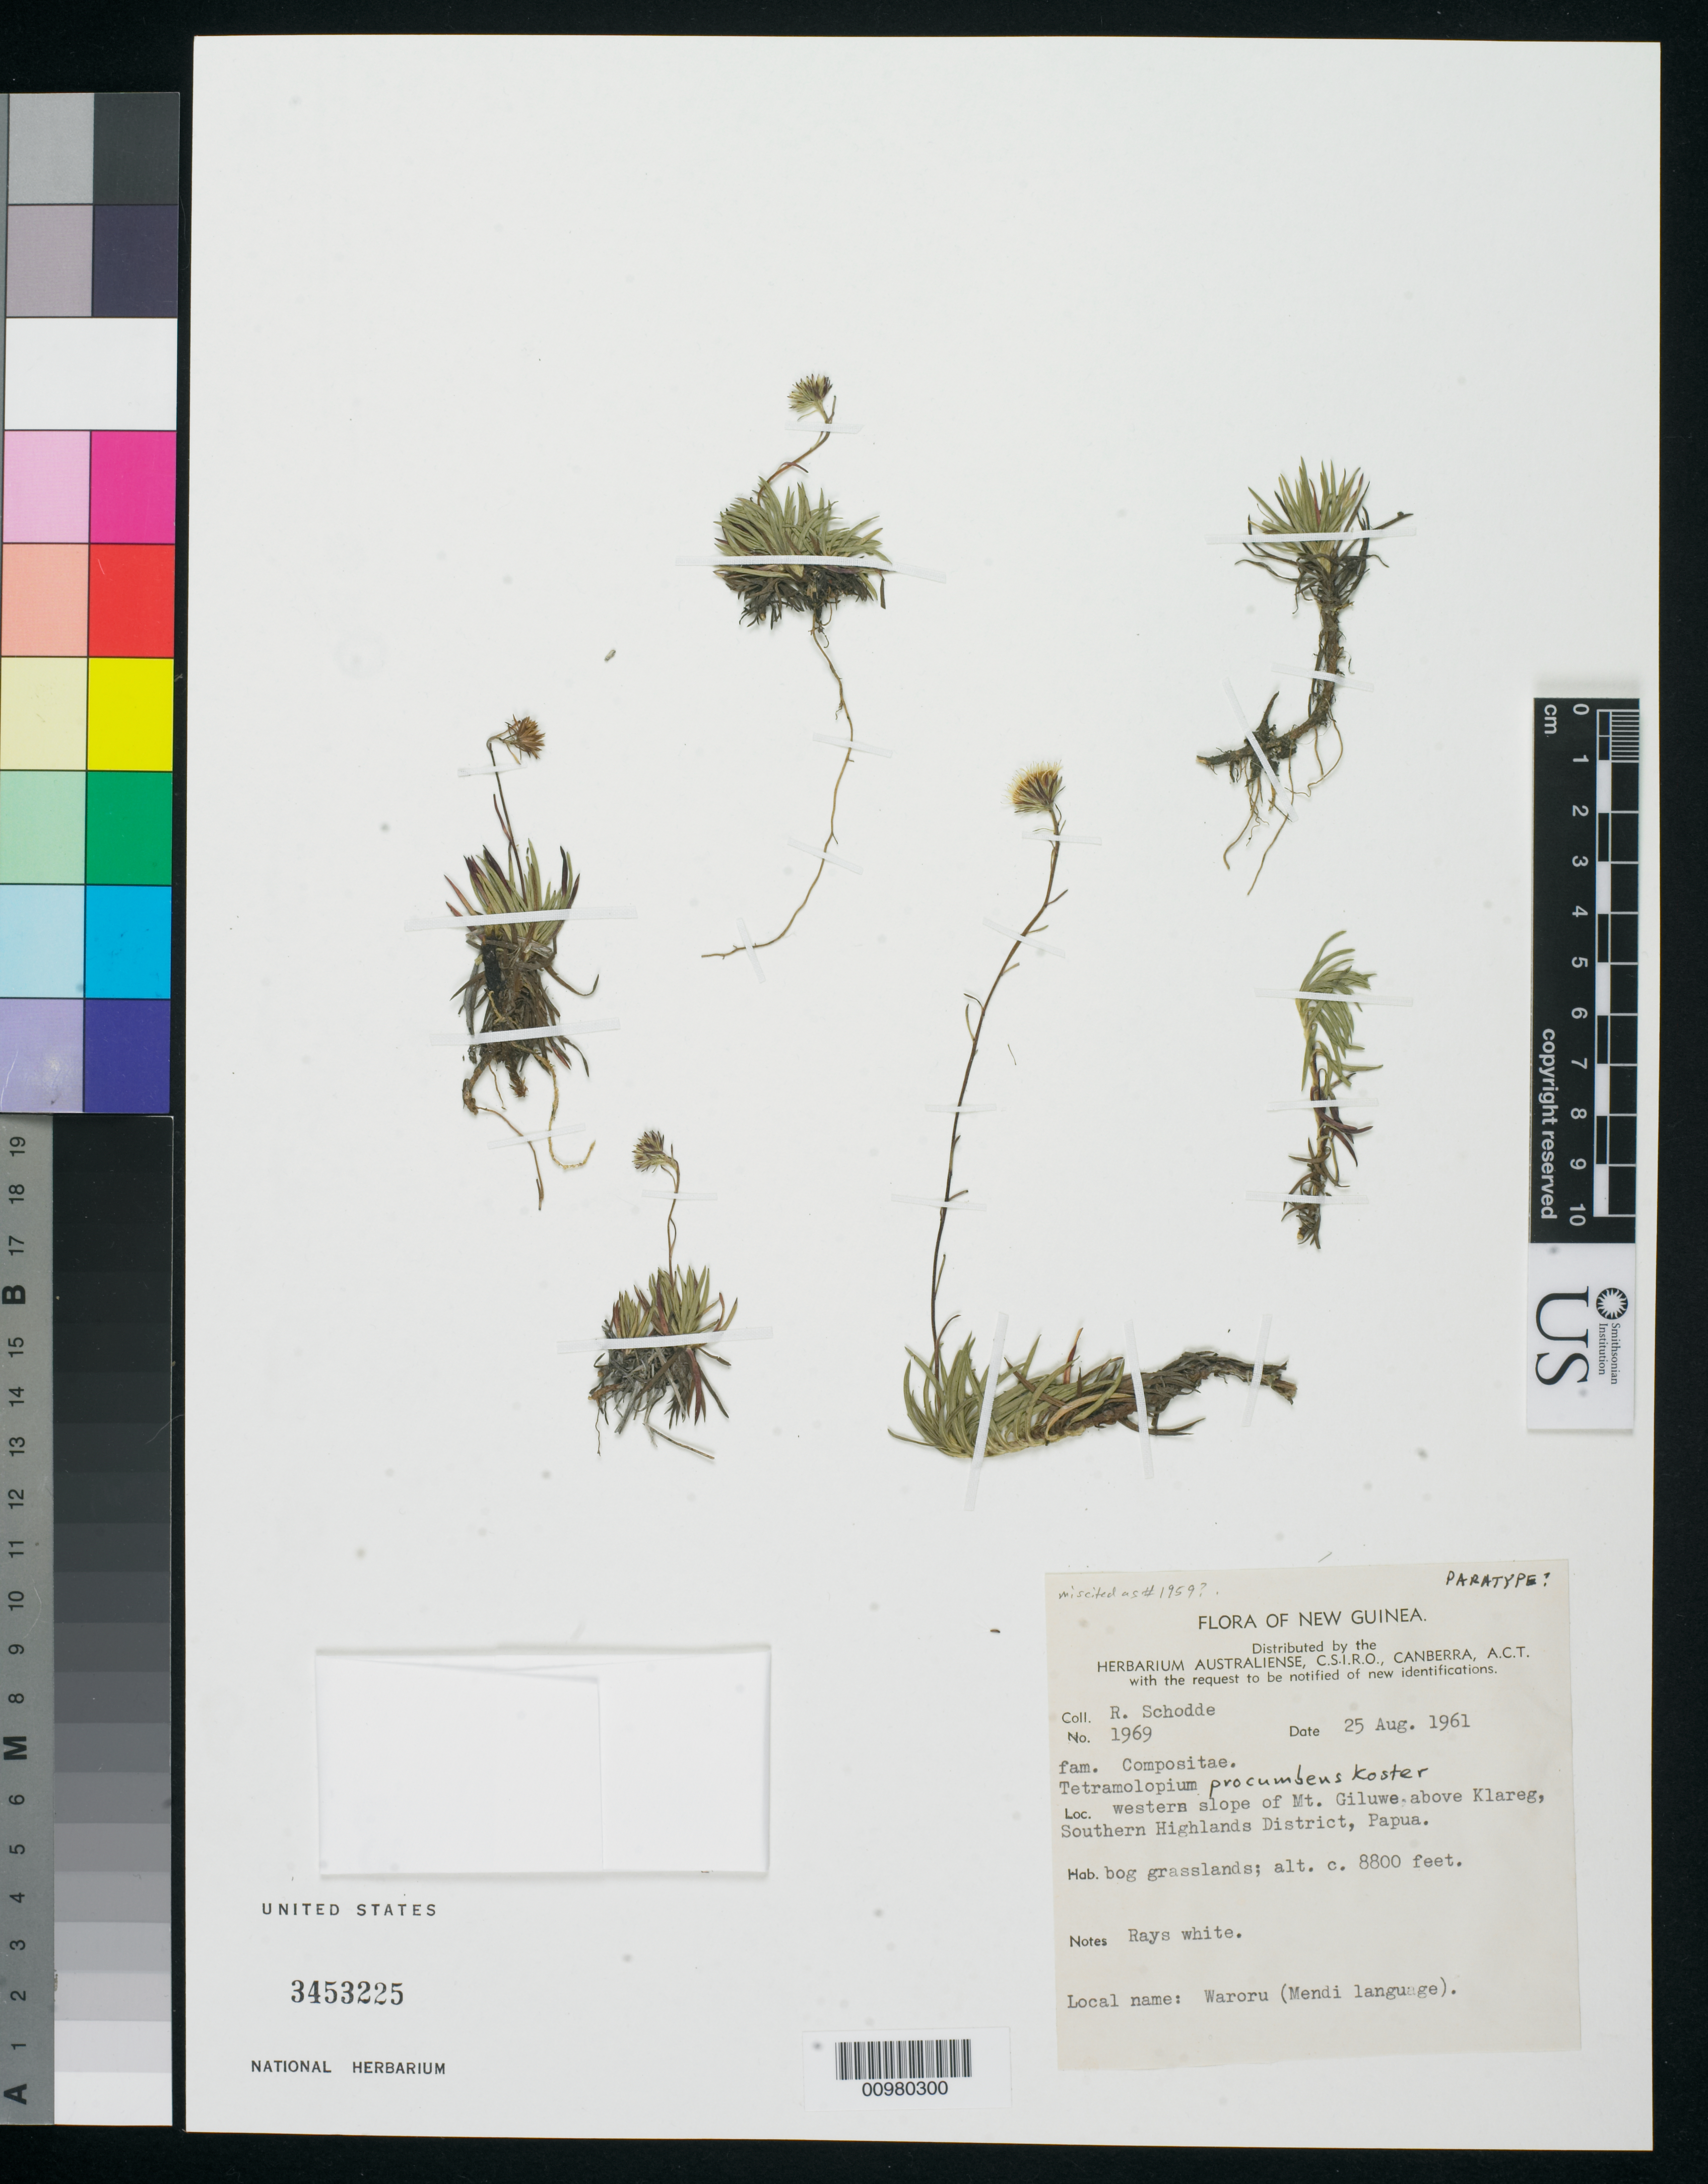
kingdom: Plantae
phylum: Tracheophyta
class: Magnoliopsida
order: Asterales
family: Asteraceae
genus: Tetramolopium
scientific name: Tetramolopium procumbens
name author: Koster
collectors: R. Schodde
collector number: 1969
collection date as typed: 25 Aug 1961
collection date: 1961-08-25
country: Papua New Guinea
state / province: Southern Highlands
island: New Guinea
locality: Western slope of Mt. Giluwe, above Klareg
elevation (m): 2682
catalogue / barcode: US 3453225